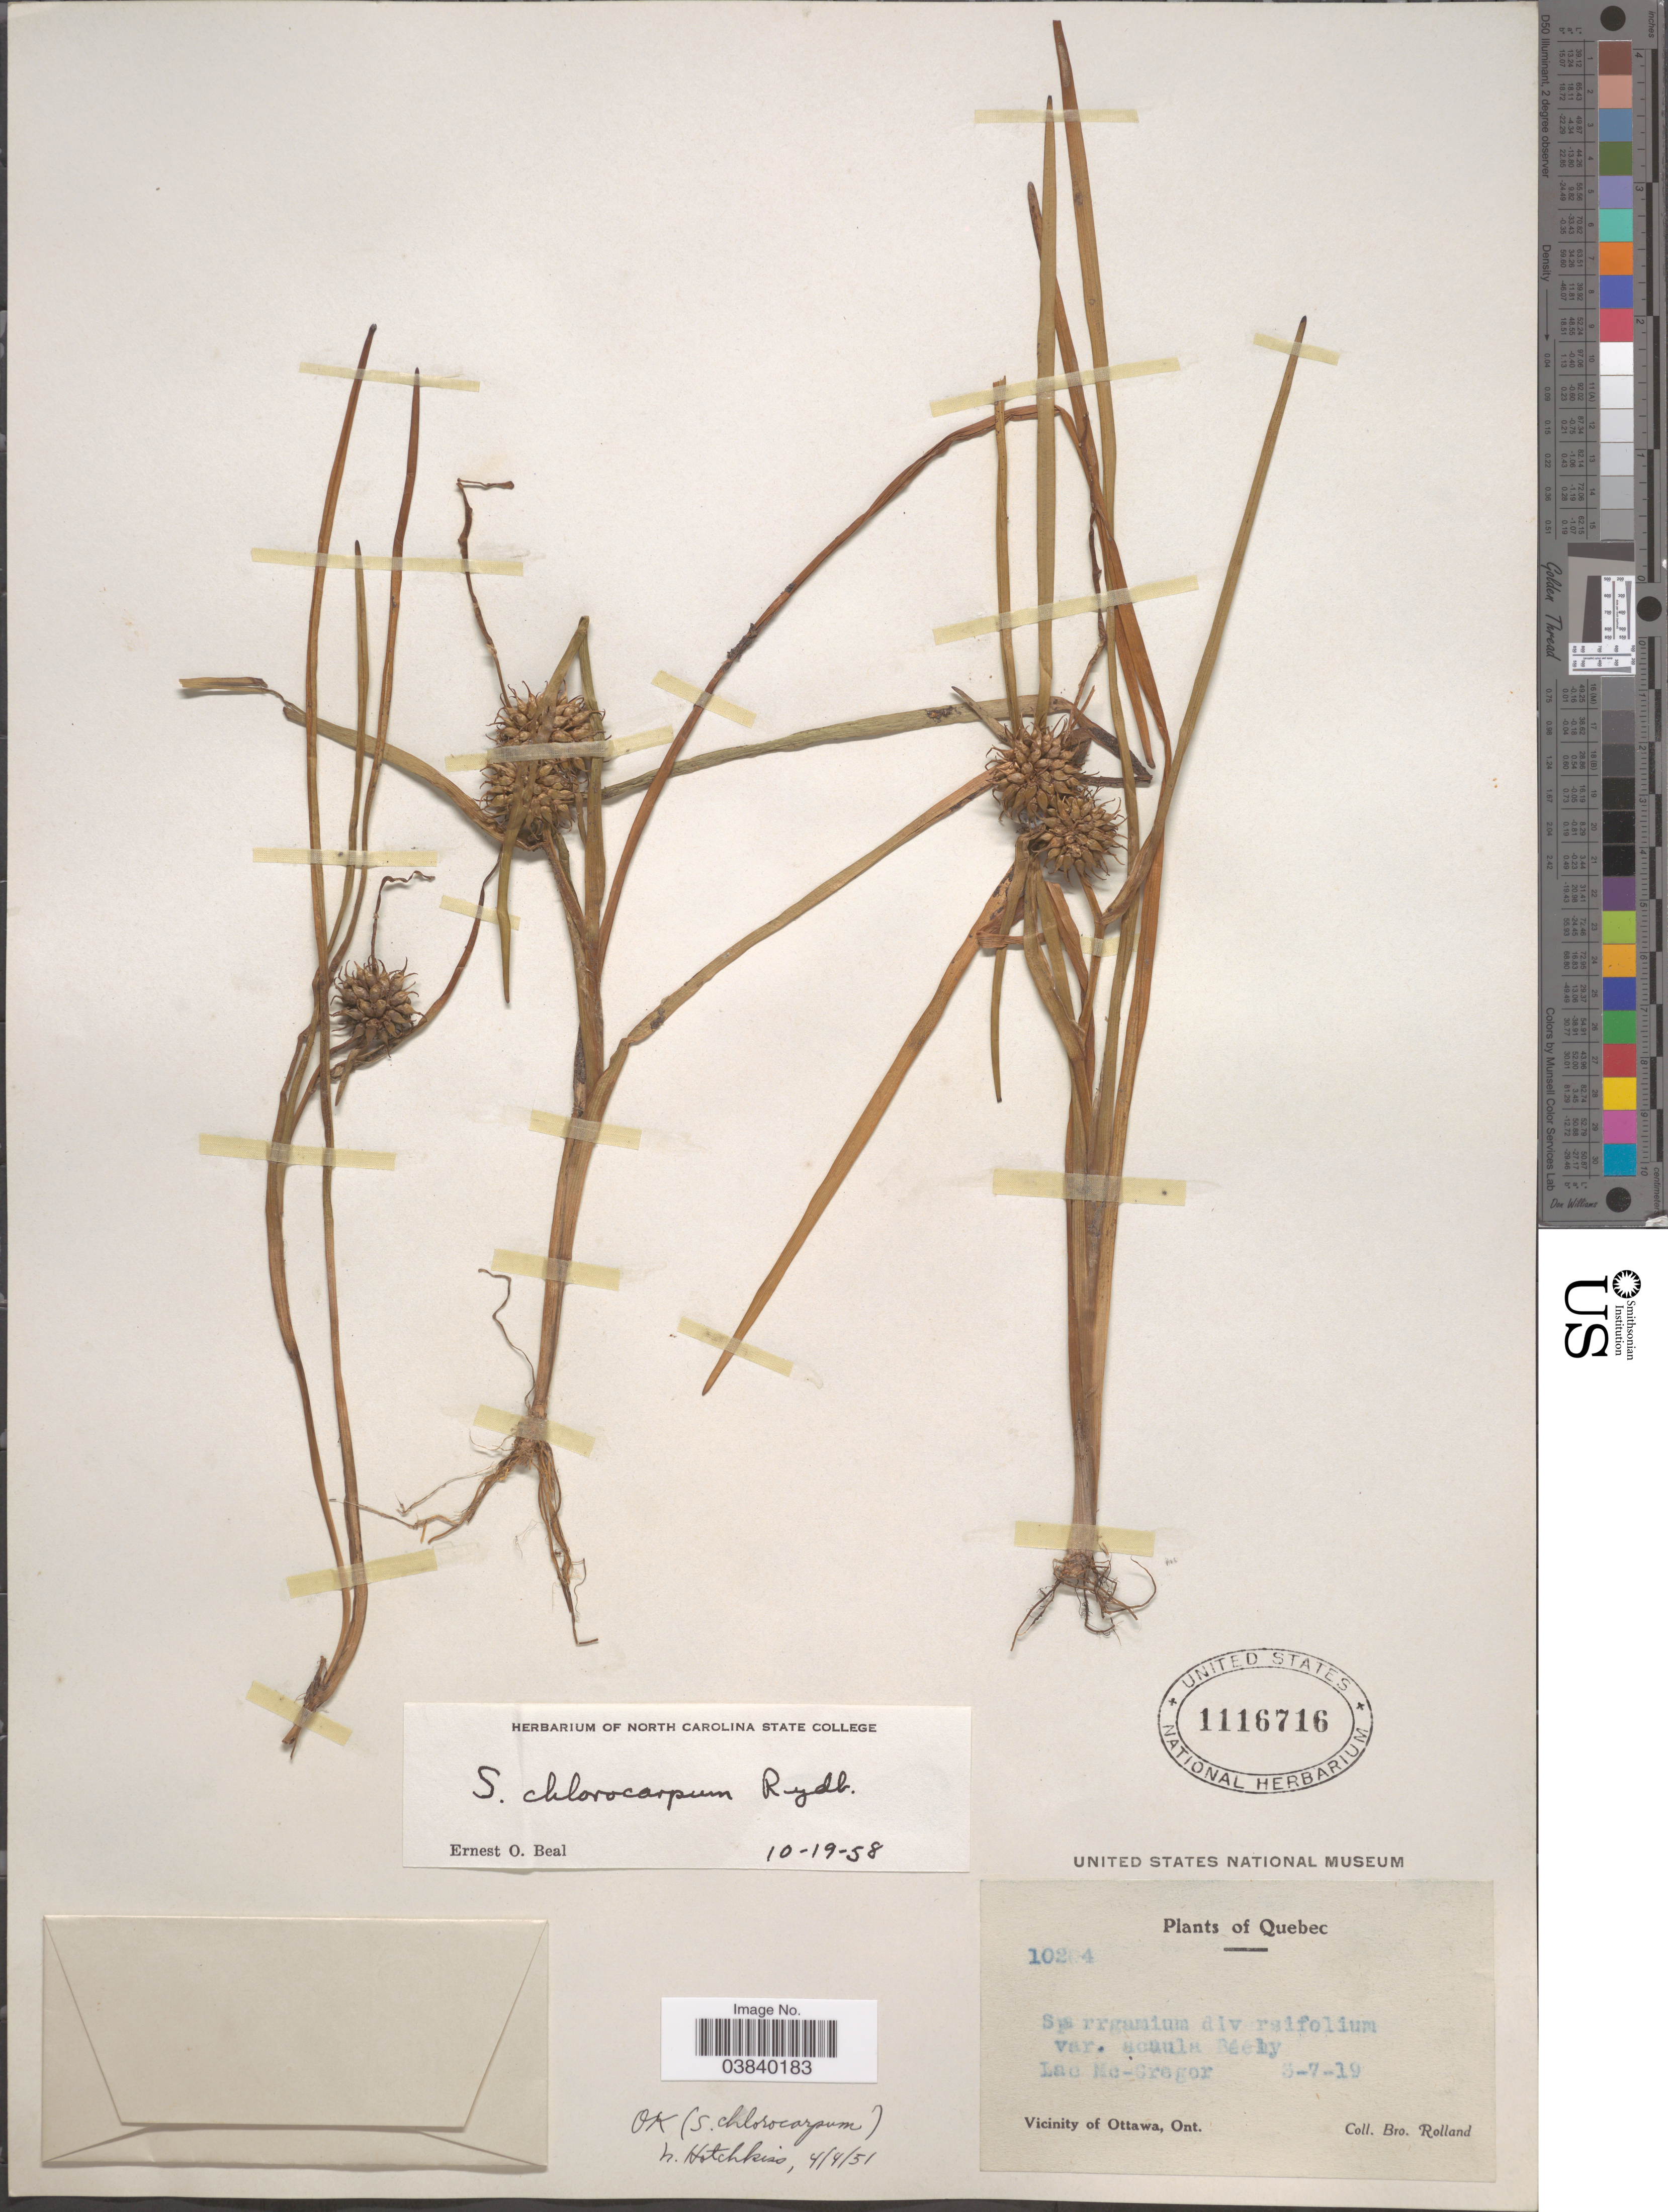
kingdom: Plantae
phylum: Tracheophyta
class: Liliopsida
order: Poales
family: Typhaceae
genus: Sparganium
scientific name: Sparganium chlorocarpum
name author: Rydb.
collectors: B. Rolland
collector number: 10204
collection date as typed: Transcribed d/m/y: 3/7/19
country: Canada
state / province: Ontario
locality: Lac Mc-Gregor. Vicinity of Ottawa, Ont.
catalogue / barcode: US 1116716